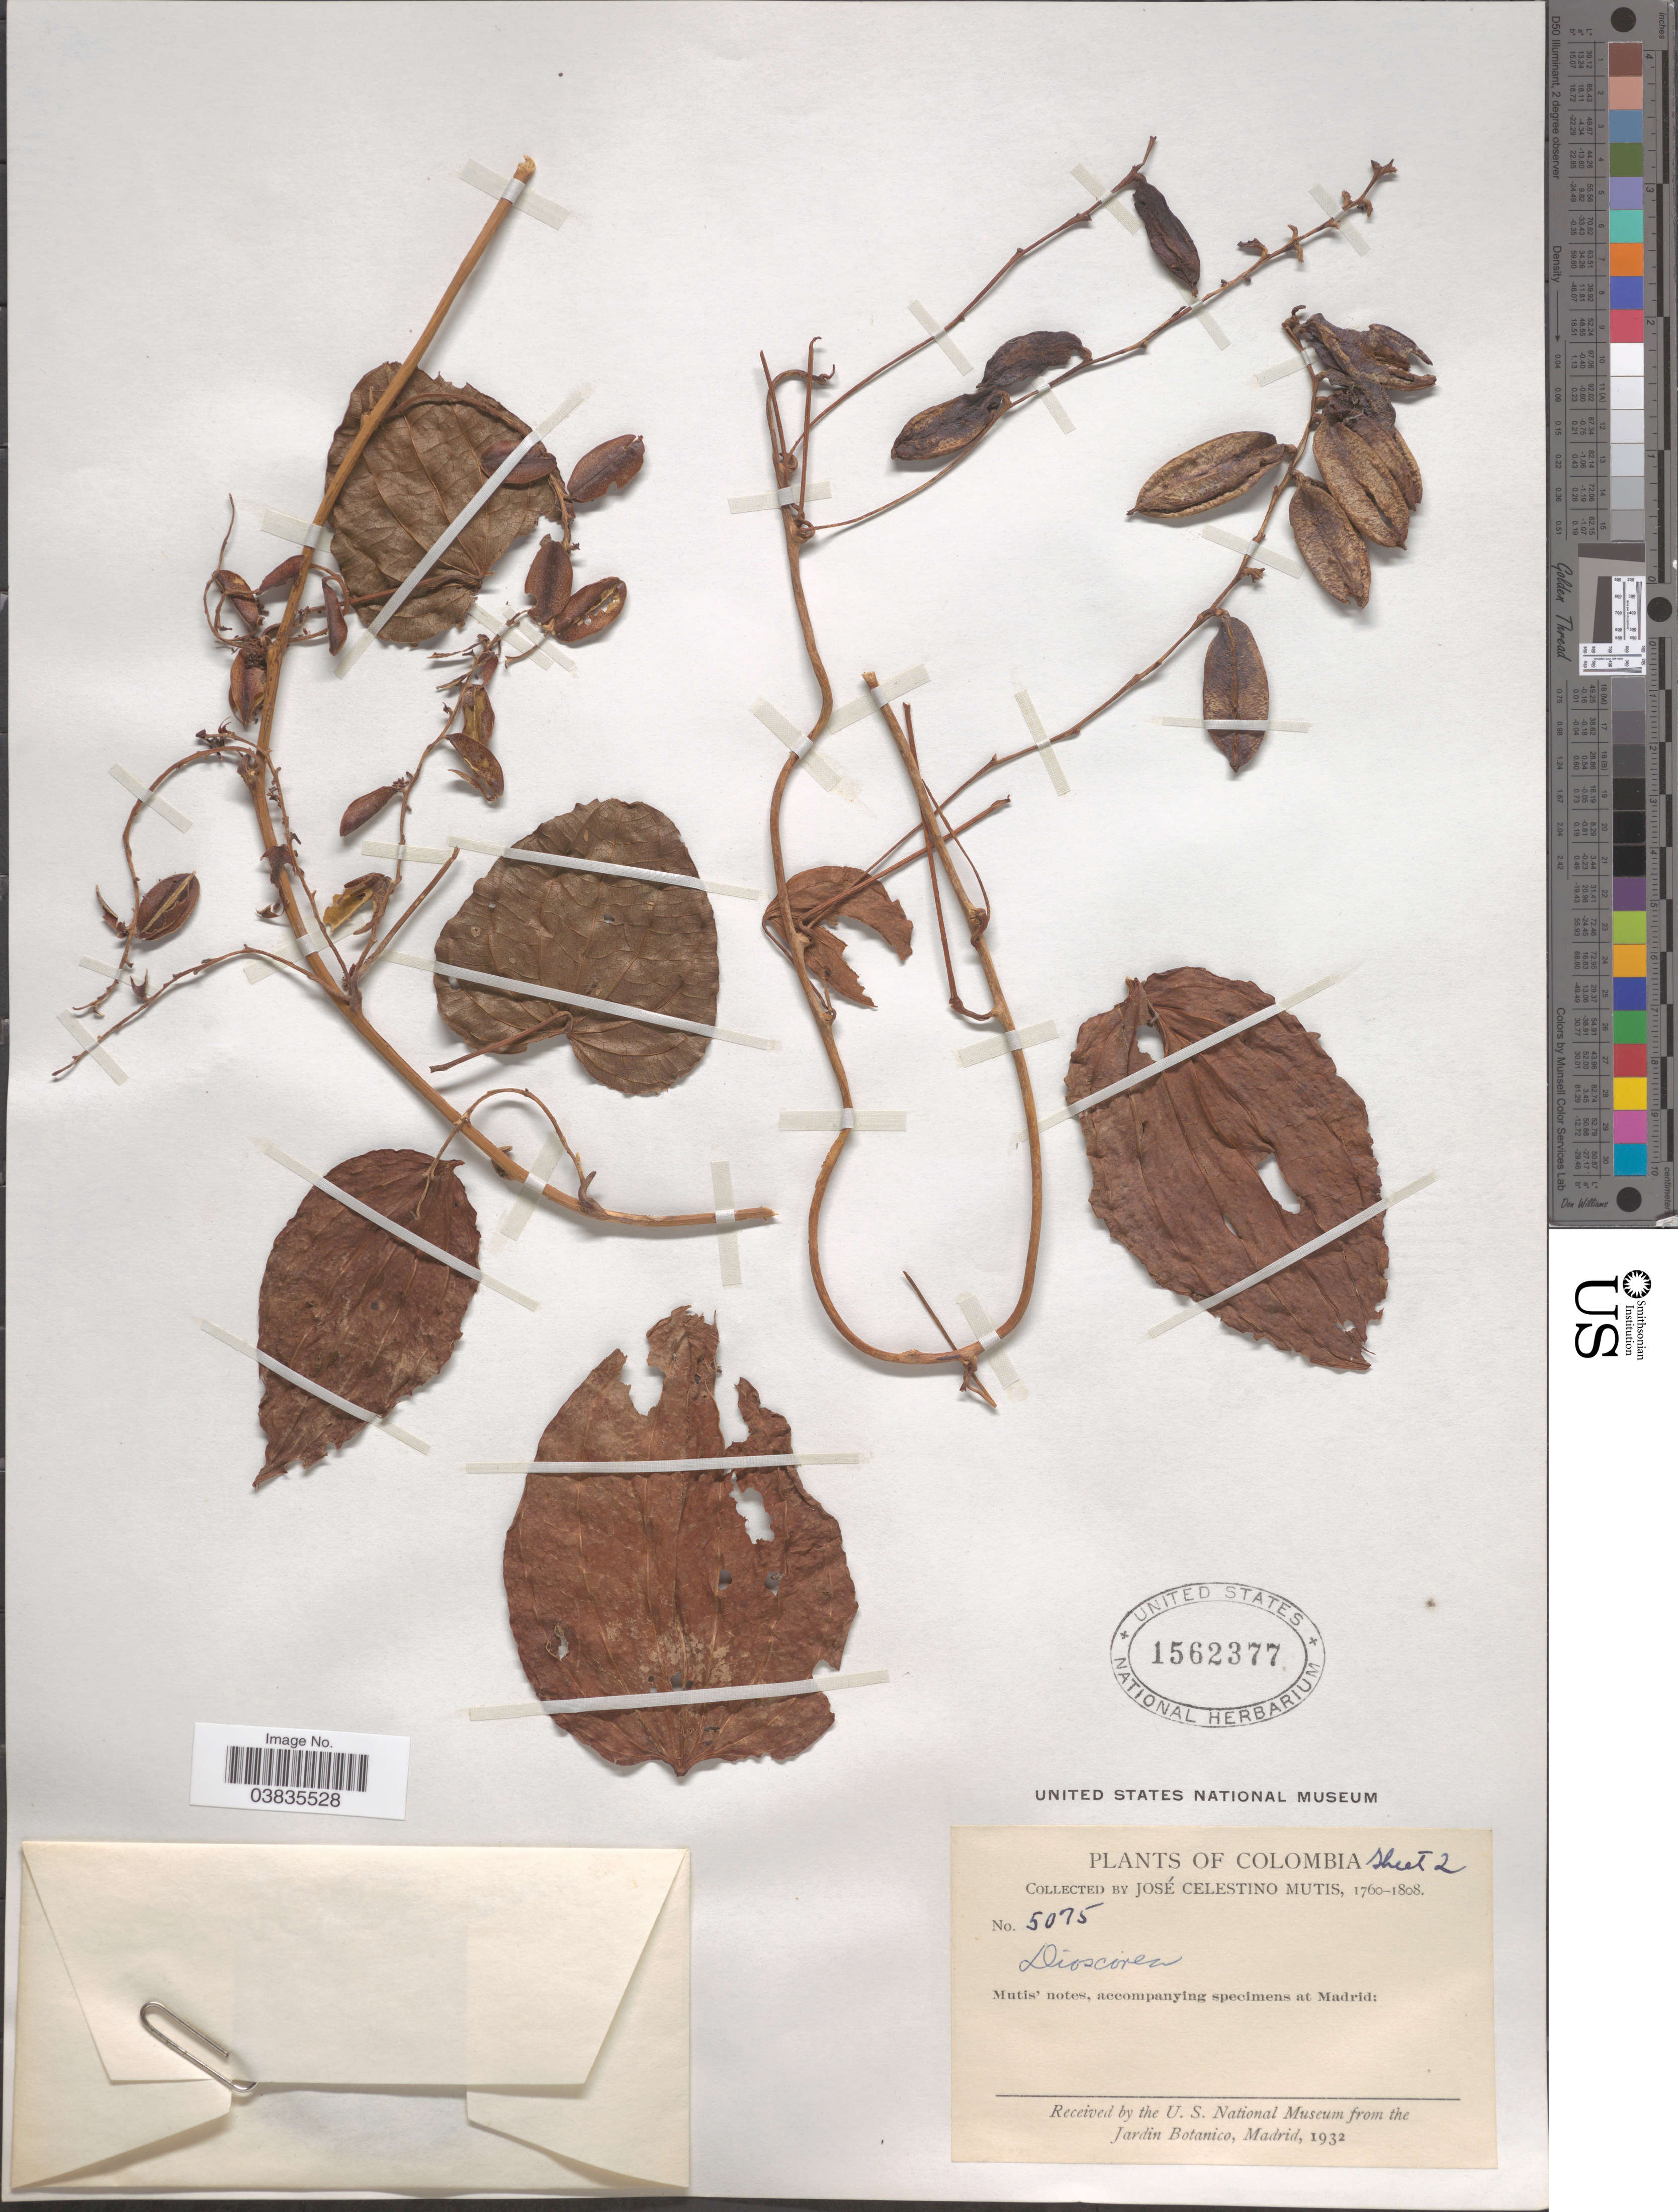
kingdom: Plantae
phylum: Tracheophyta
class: Liliopsida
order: Dioscoreales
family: Dioscoreaceae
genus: Dioscorea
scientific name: Dioscorea sp.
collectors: J. C. B. Mutis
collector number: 5075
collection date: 1760/1808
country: Colombia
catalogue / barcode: US 1562377